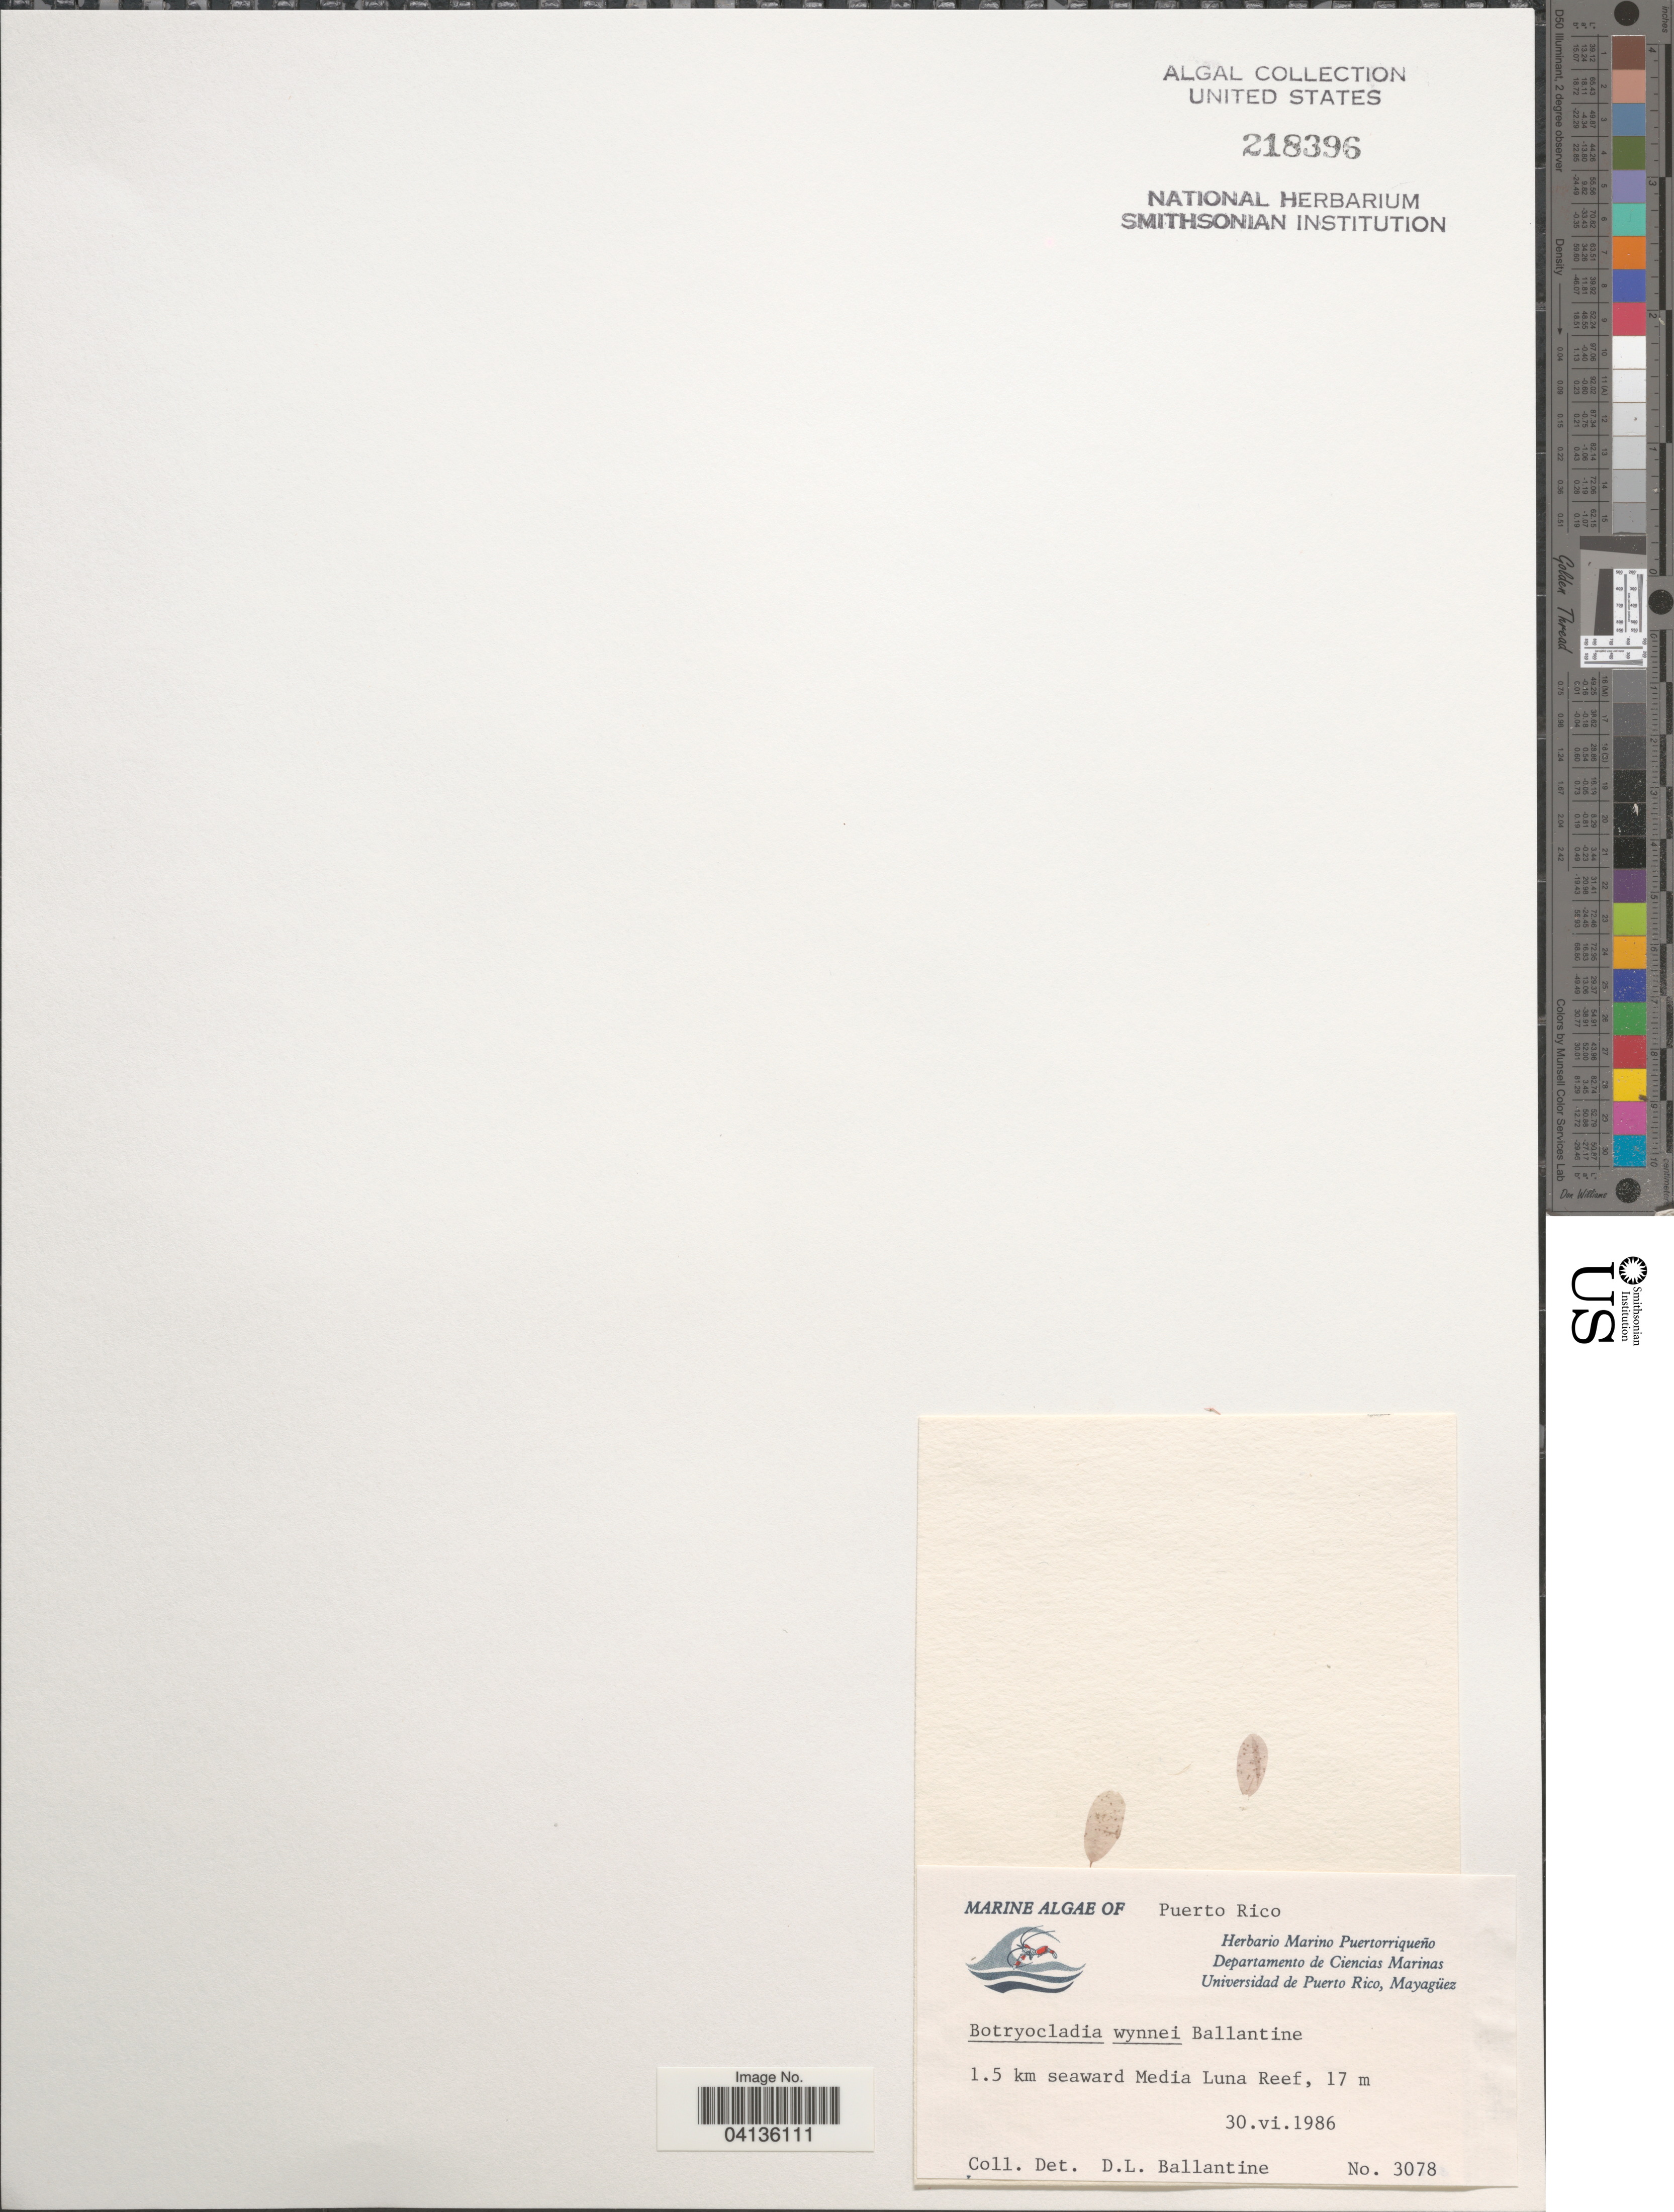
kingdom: Plantae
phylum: Rhodophyta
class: Florideophyceae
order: Rhodymeniales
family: Rhodymeniaceae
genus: Botryocladia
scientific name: Botryocladia wynnei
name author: D.L. Ballant.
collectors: D.L. Ballantine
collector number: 3078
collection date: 1986-06-30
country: Puerto Rico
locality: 1.5 km seaward Media Luna Reef.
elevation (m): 17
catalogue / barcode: US 218396